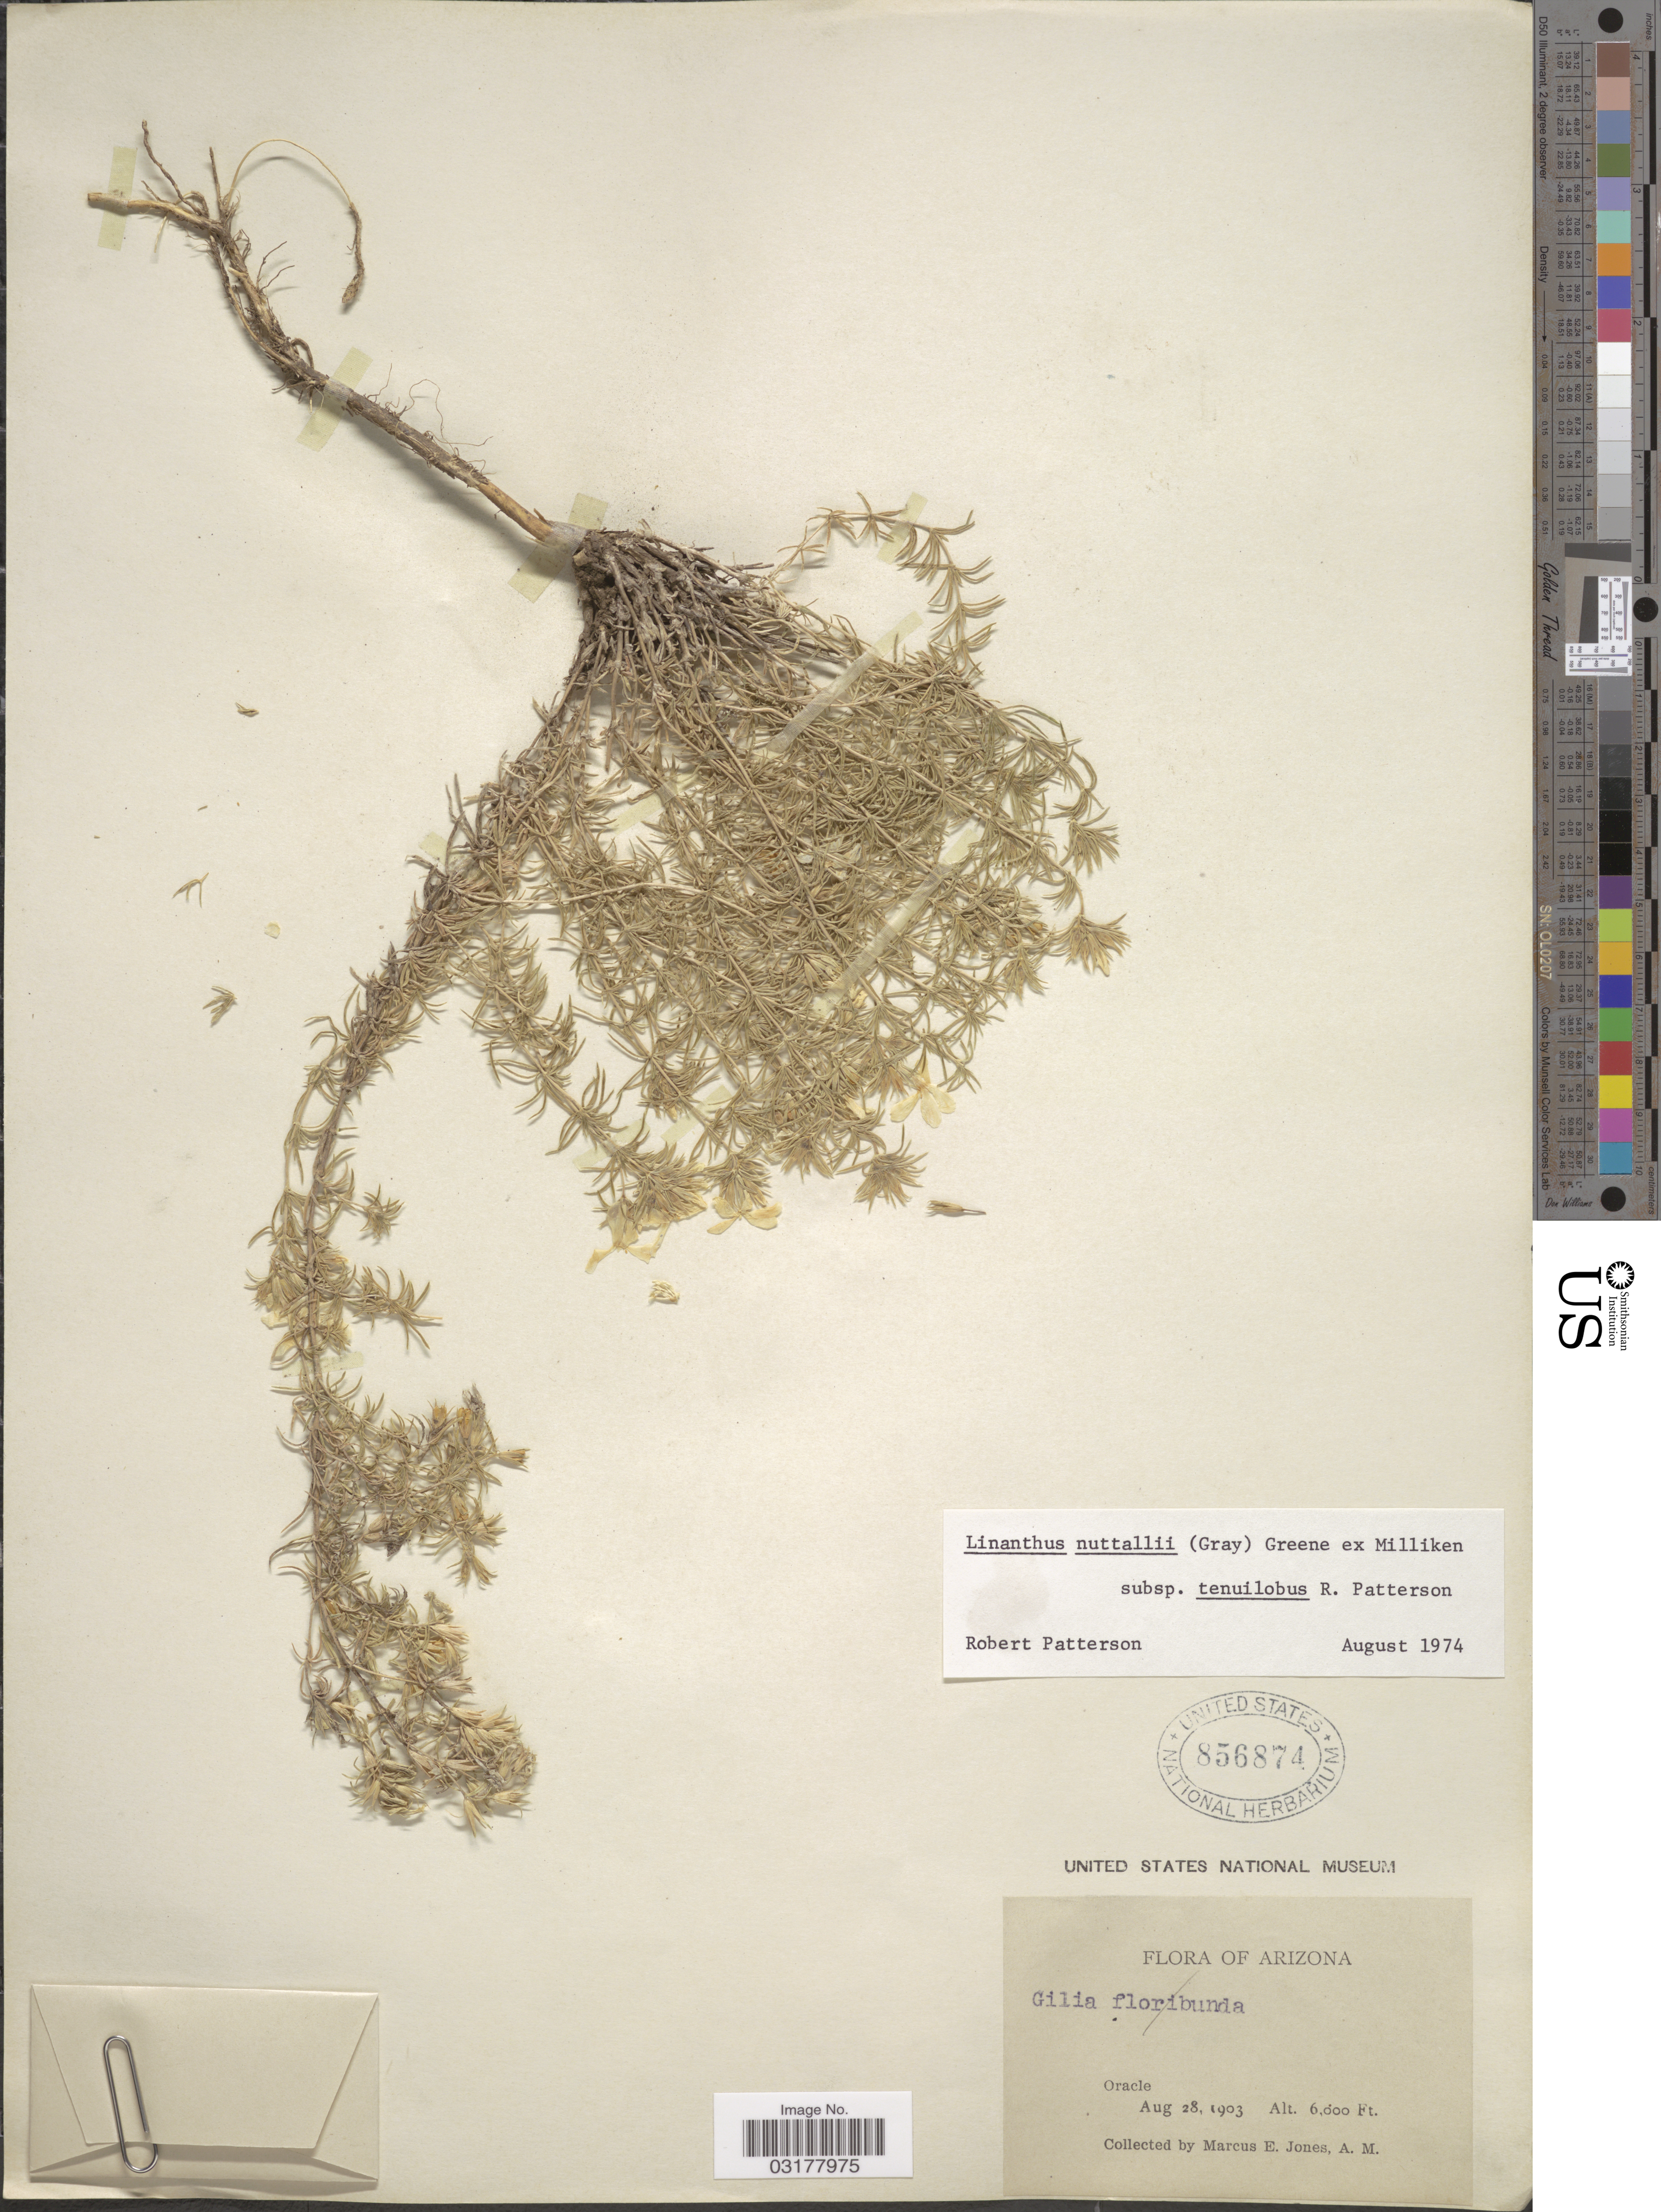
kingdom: Plantae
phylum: Tracheophyta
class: Magnoliopsida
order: Ericales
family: Polemoniaceae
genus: Leptosiphon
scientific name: Leptosiphon nuttallii subsp. nuttallii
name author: (A. Gray) J.M. Porter & L.A. Johnson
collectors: M. E. Jones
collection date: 1903-08-28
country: United States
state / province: Arizona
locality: Oracle.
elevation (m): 1829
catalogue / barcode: US 856874